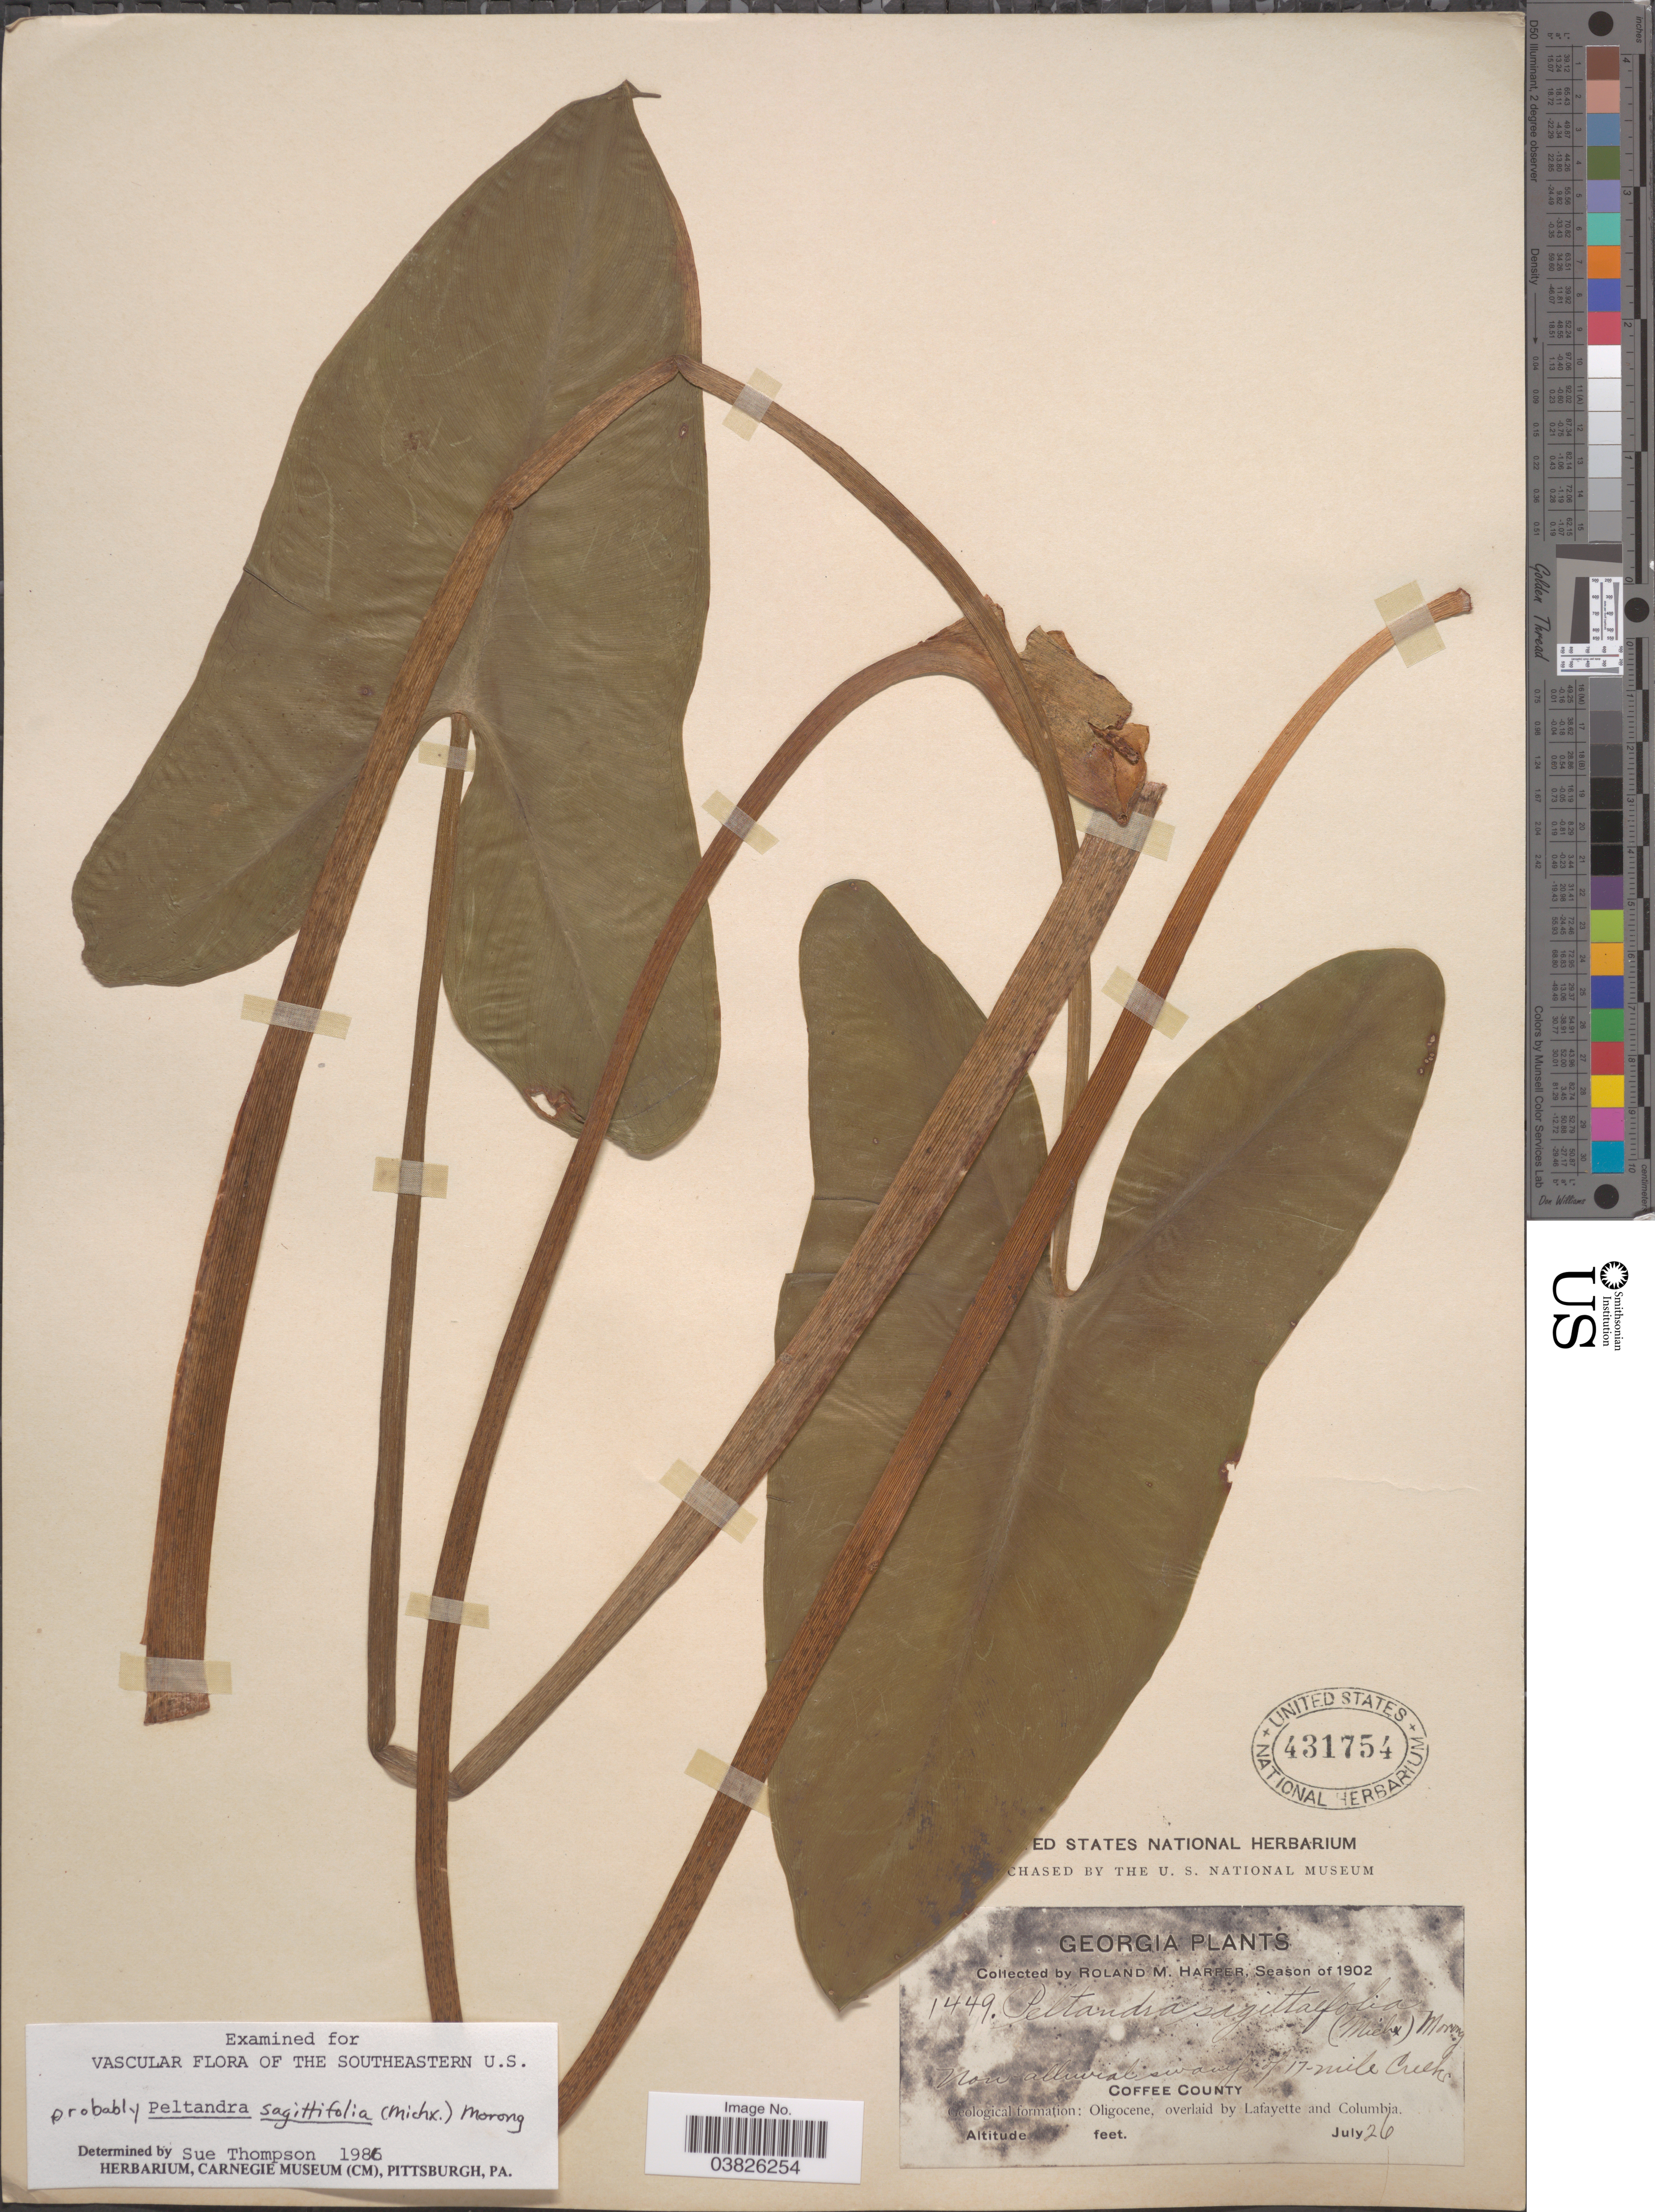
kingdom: Plantae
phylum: Tracheophyta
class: Liliopsida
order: Alismatales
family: Araceae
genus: Peltandra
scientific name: Peltandra sagittifolia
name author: (Michx.) Morong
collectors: R. M. Harper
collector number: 1449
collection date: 1902-07-26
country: United States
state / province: Georgia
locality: Non-alluvial swamp of 17-mile Creek. Coffee County. Geological formation: Oligocene, overlaid by Lafayette and Columbia.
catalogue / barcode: US 431754